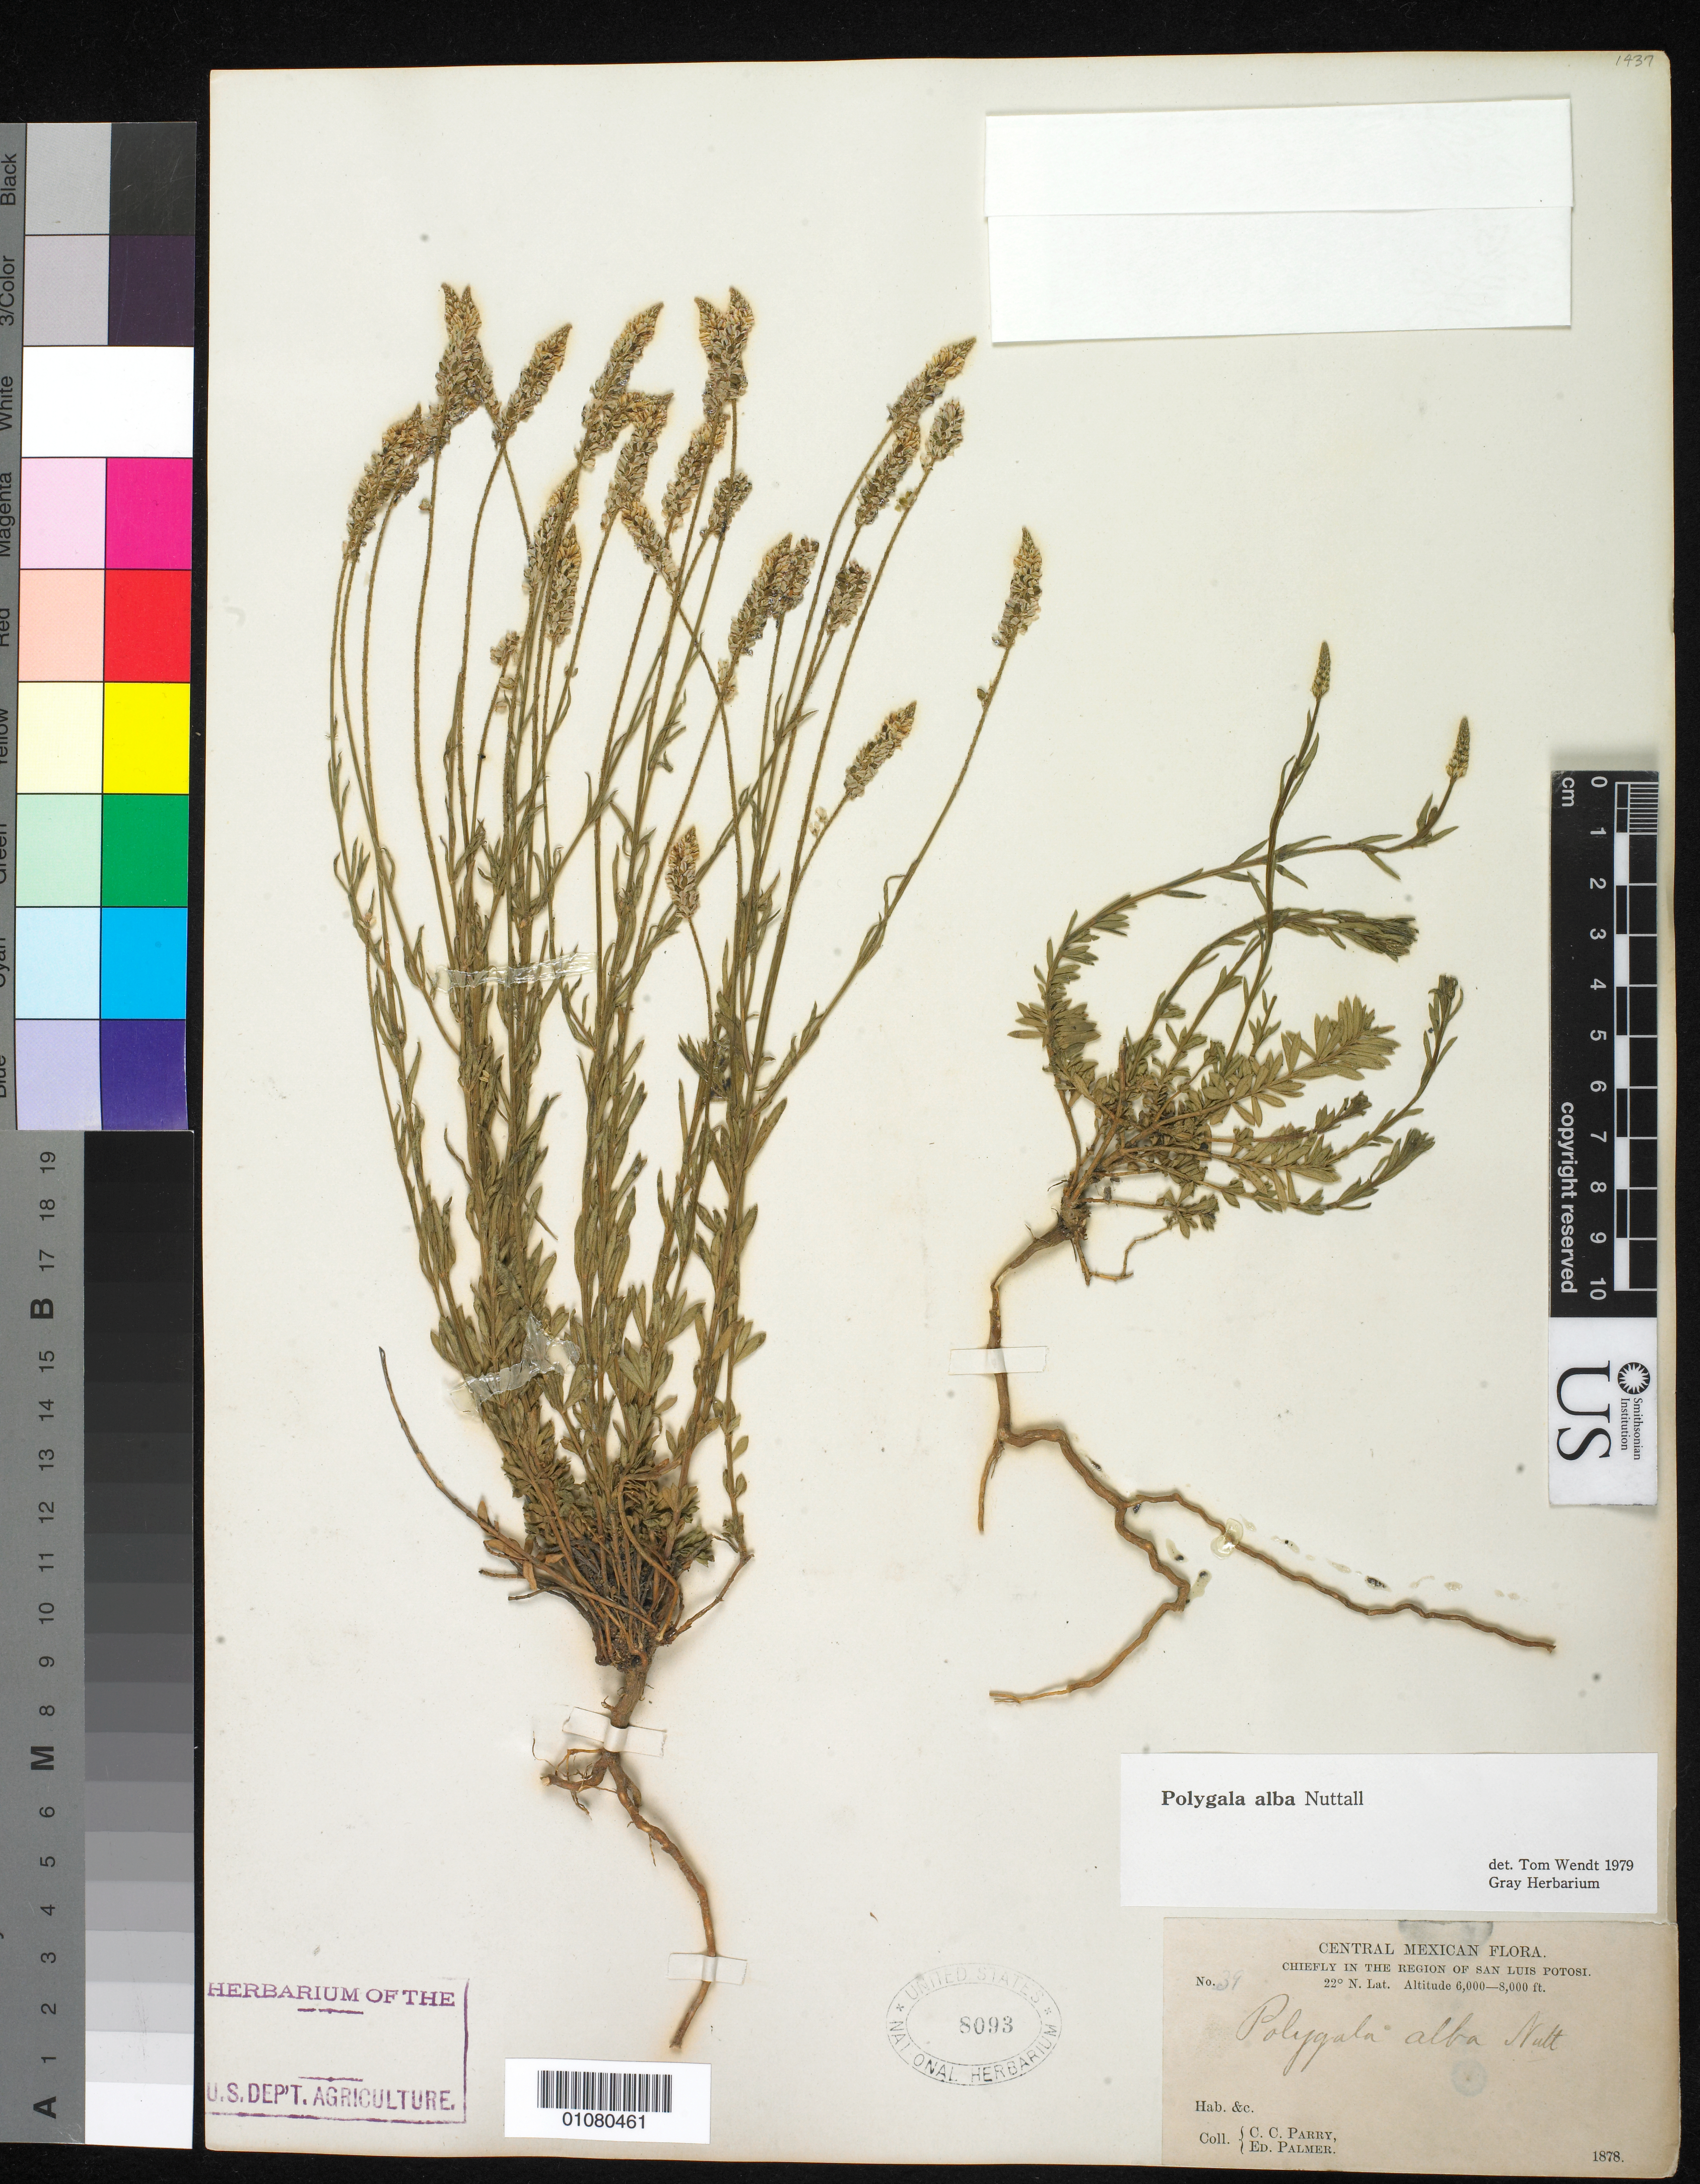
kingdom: Plantae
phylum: Tracheophyta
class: Magnoliopsida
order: Fabales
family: Polygalaceae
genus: Polygala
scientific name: Polygala alba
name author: Nutt.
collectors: C. C. Parry & E. Palmer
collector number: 39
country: Mexico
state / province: San Luis Potosí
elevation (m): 1829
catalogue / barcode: US 8093